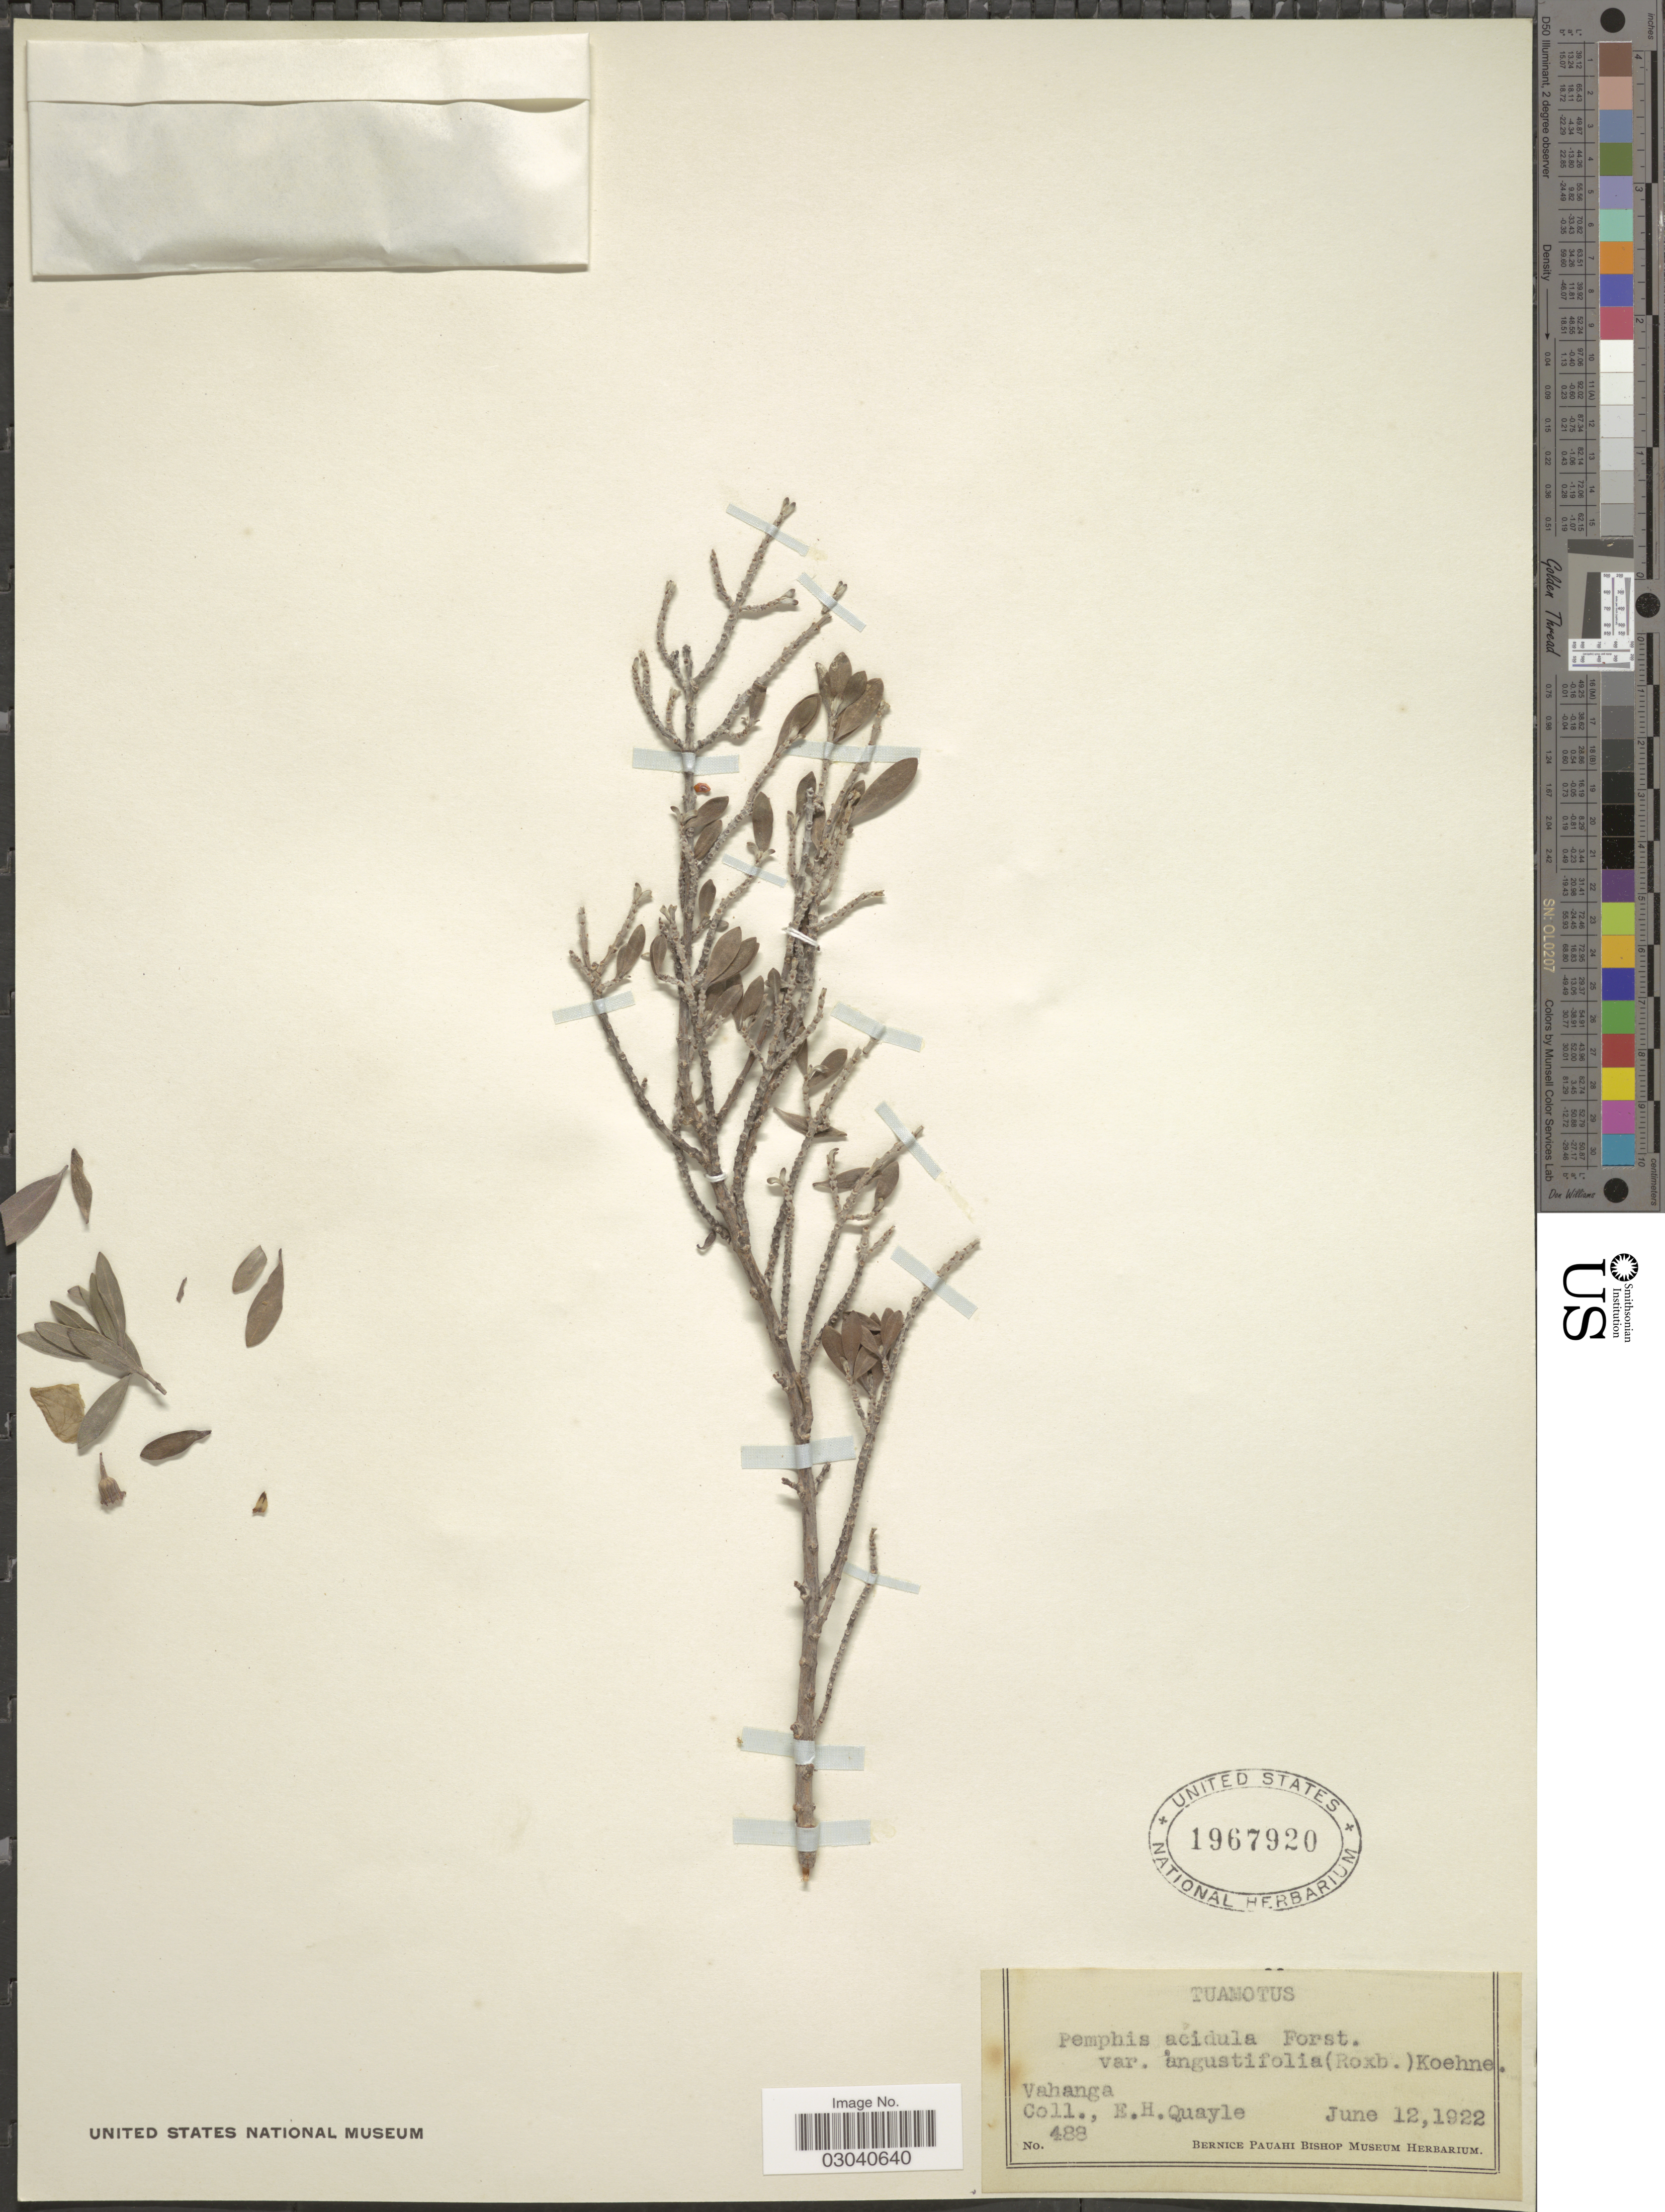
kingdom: Plantae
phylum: Tracheophyta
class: Magnoliopsida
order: Myrtales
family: Lythraceae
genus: Pemphis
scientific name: Pemphis acidula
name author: J.R. Forst. & G. Forst.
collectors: E. Quayle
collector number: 488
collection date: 1922-06-12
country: French Polynesia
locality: Tuamotus. Vahanga.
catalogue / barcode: US 1967920